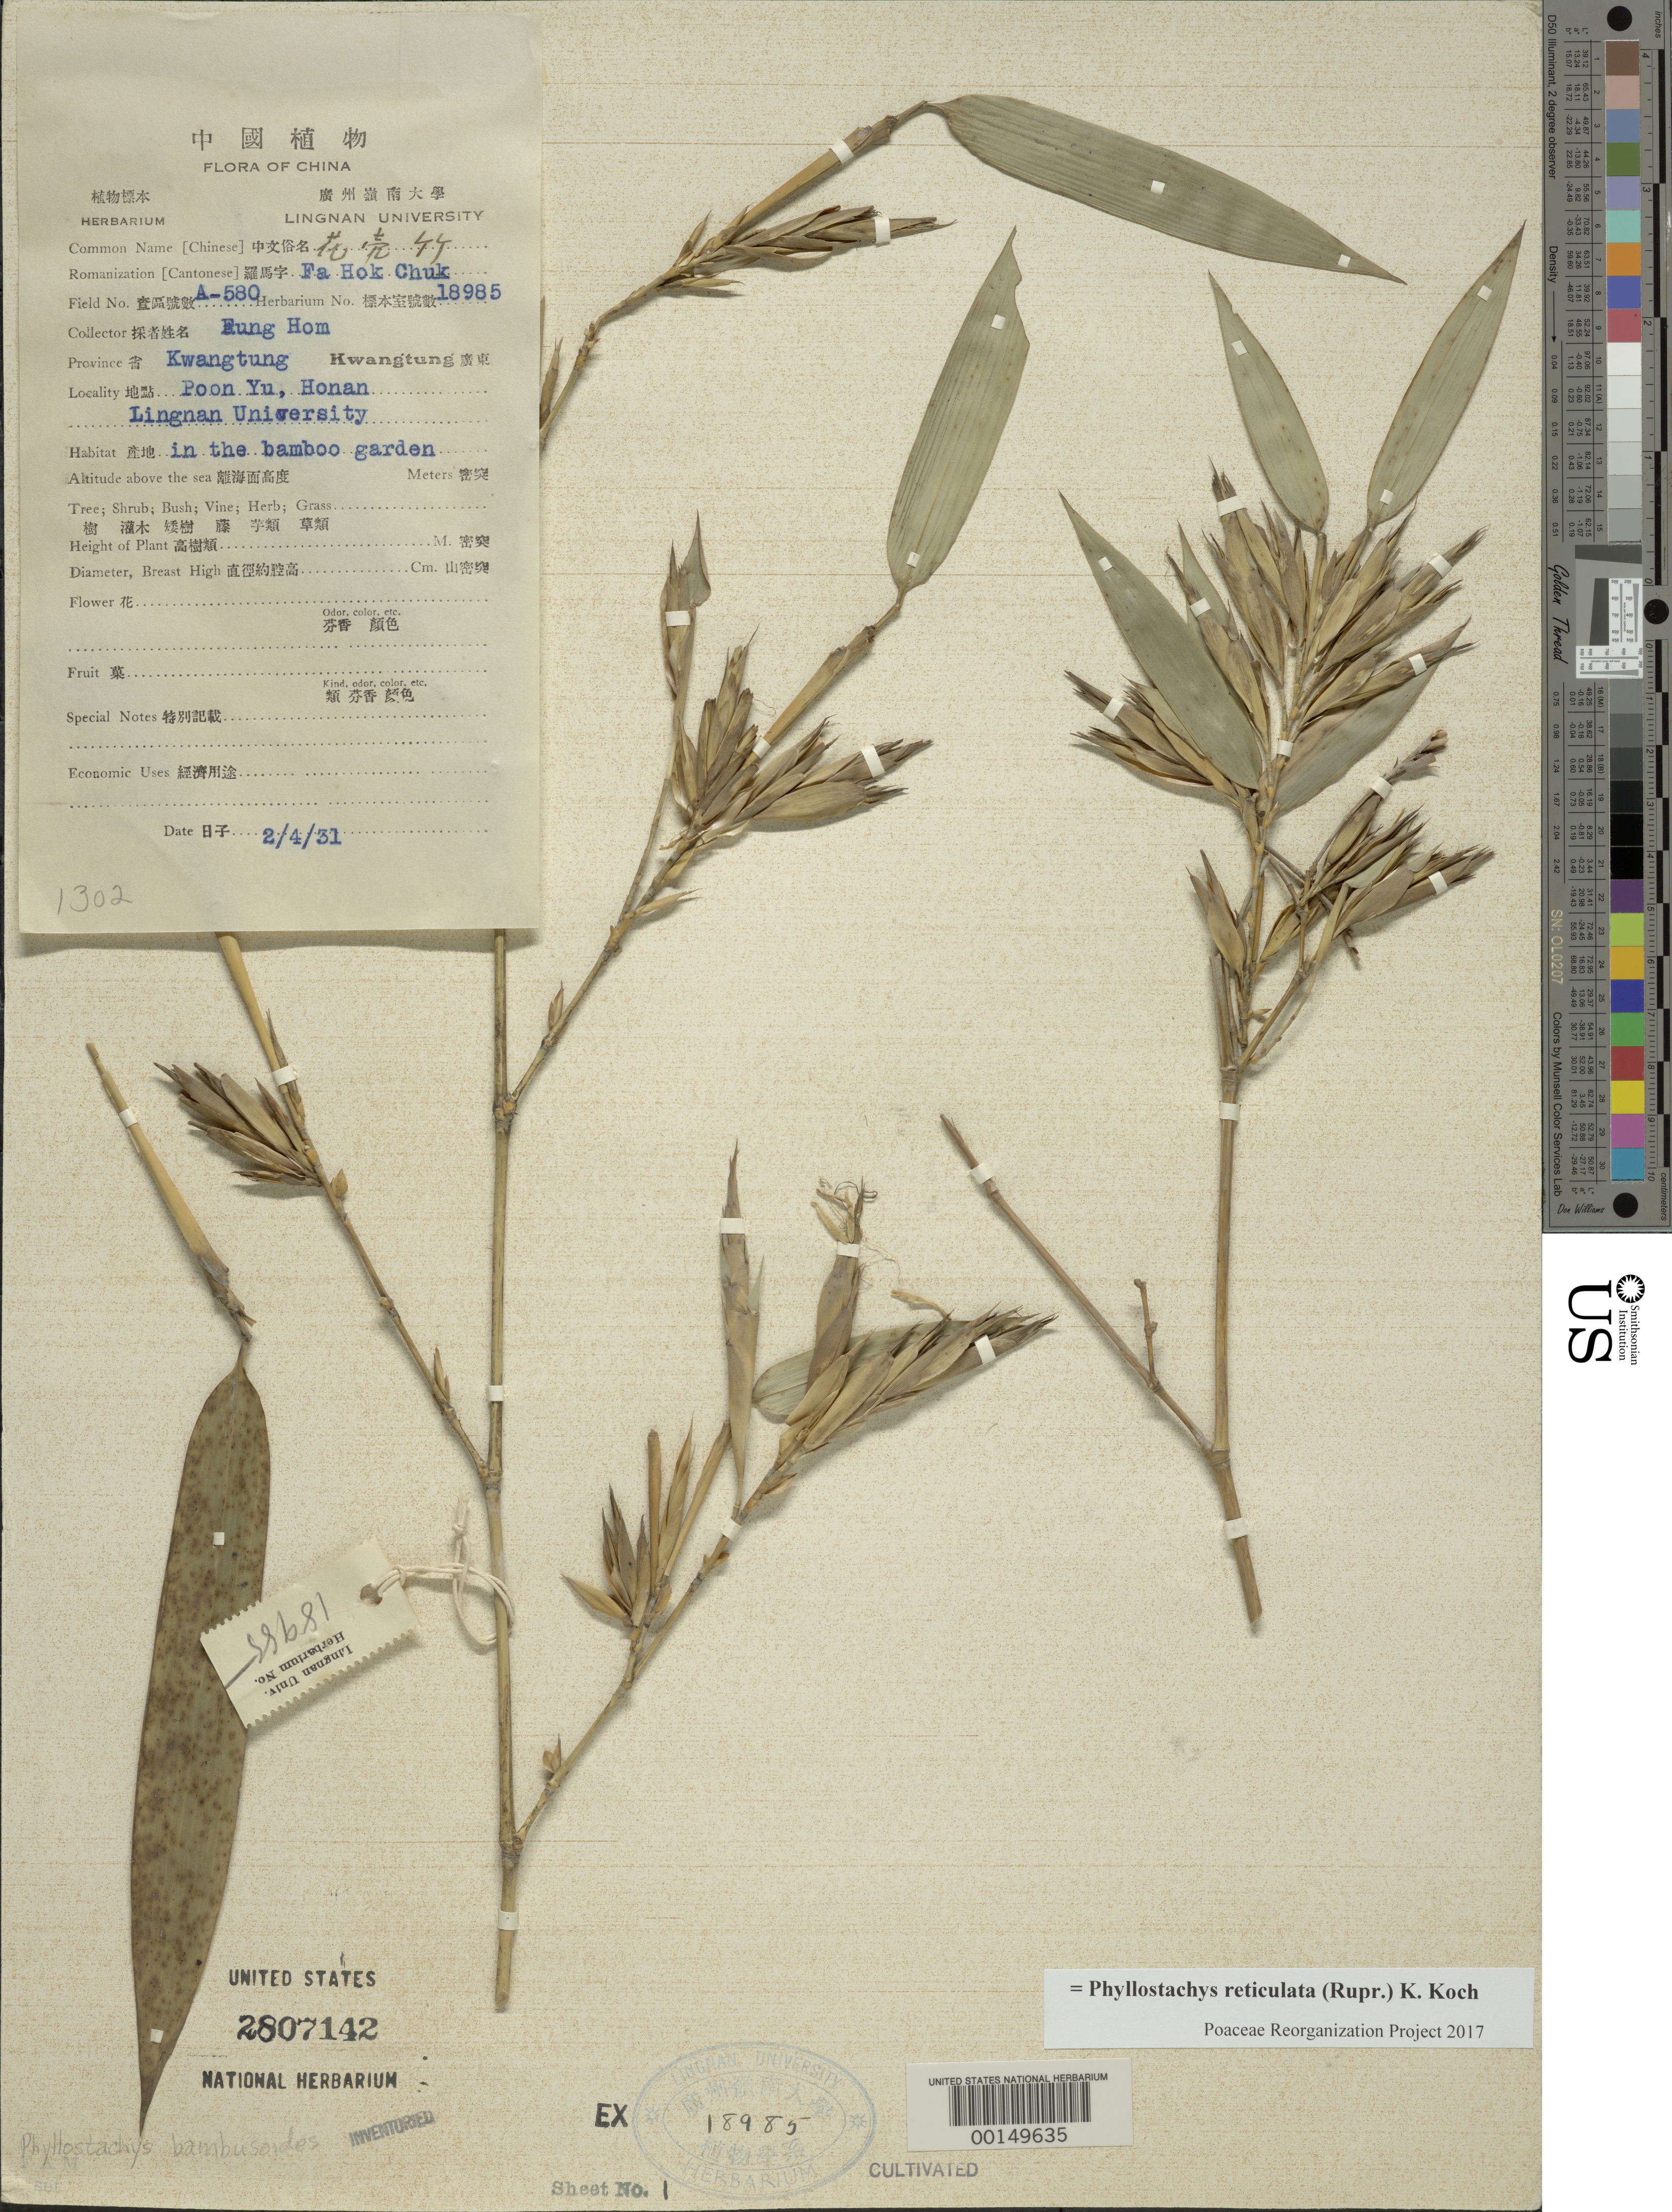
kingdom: Plantae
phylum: Tracheophyta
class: Liliopsida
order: Poales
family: Poaceae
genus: Phyllostachys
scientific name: Phyllostachys reticulata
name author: (Rupr.) K. Koch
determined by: Poaceae Reorganization Project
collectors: H. L. Fung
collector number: A-580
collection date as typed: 02 Apr 1931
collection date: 1931-04-02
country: China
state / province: Guangdong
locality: Lingnan university bamboo garden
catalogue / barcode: US 2807142